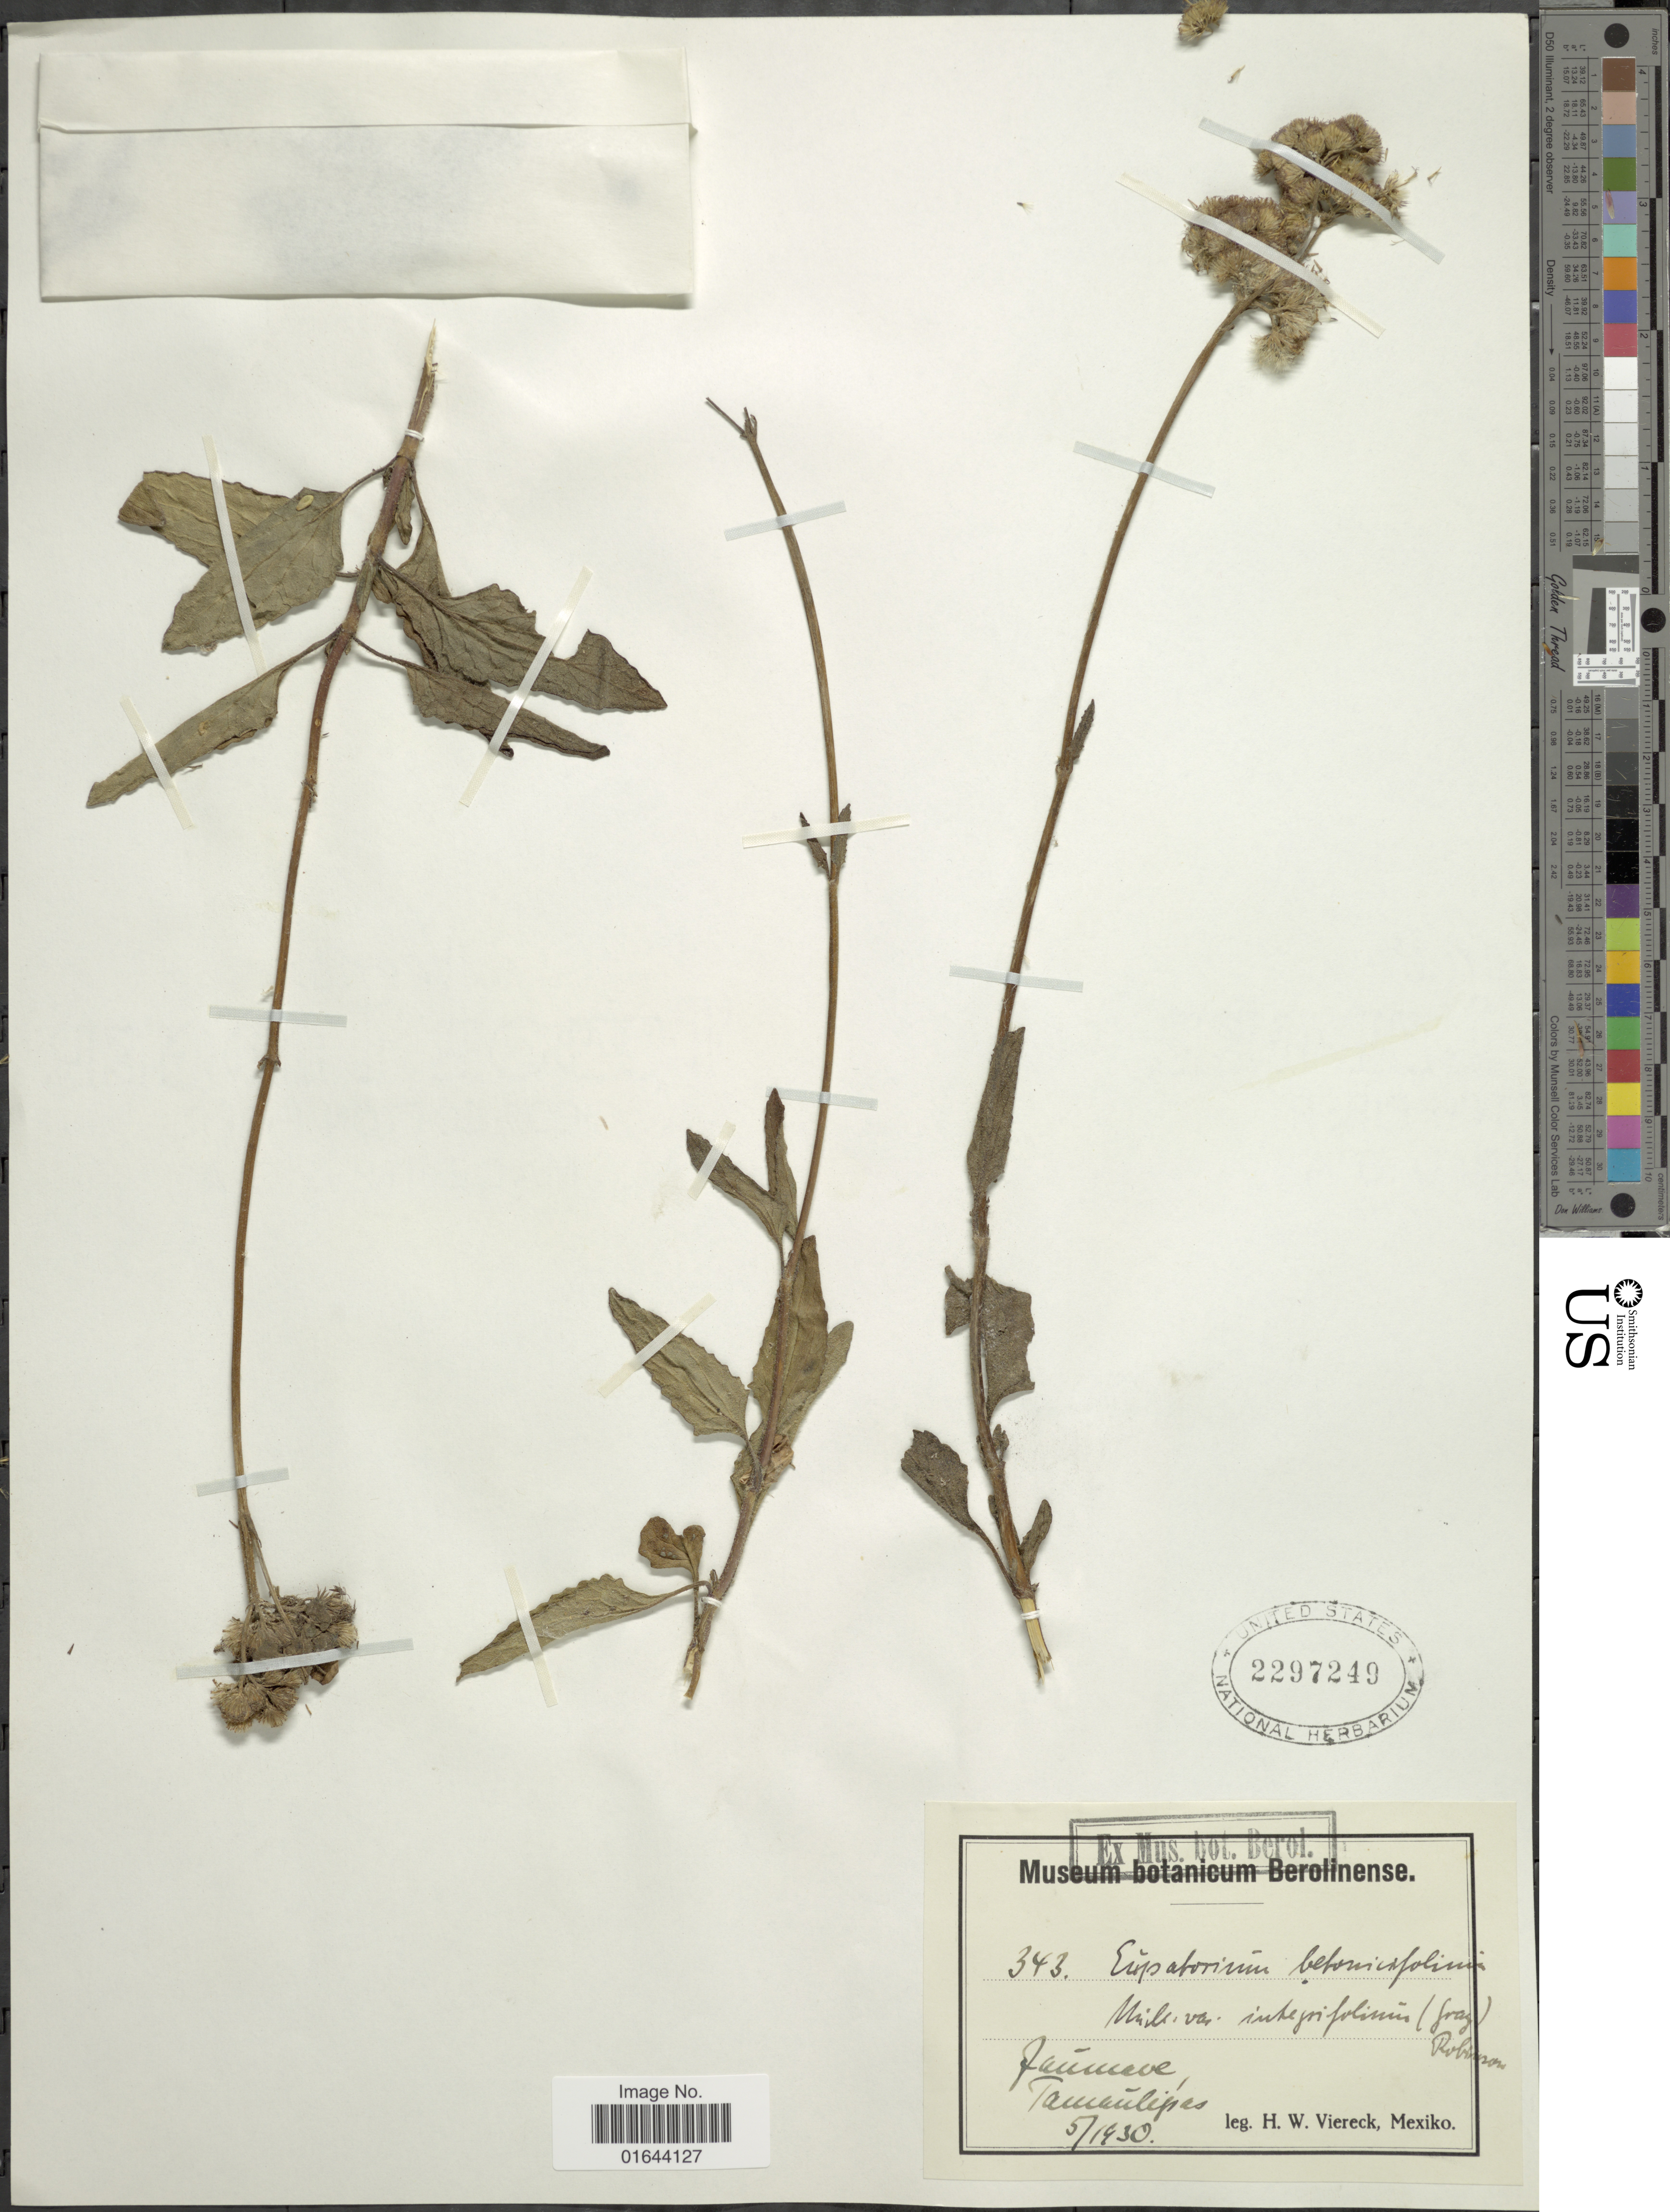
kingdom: Plantae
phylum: Tracheophyta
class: Magnoliopsida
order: Asterales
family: Asteraceae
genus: Conoclinium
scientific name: Conoclinium betonicifolium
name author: (Mill.) R.M. King & H. Rob.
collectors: H. W. Viereck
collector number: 343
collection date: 1930-05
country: Mexico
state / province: Tamaulipas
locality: Jaumave, Tamaulipas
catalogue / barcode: US 2297249